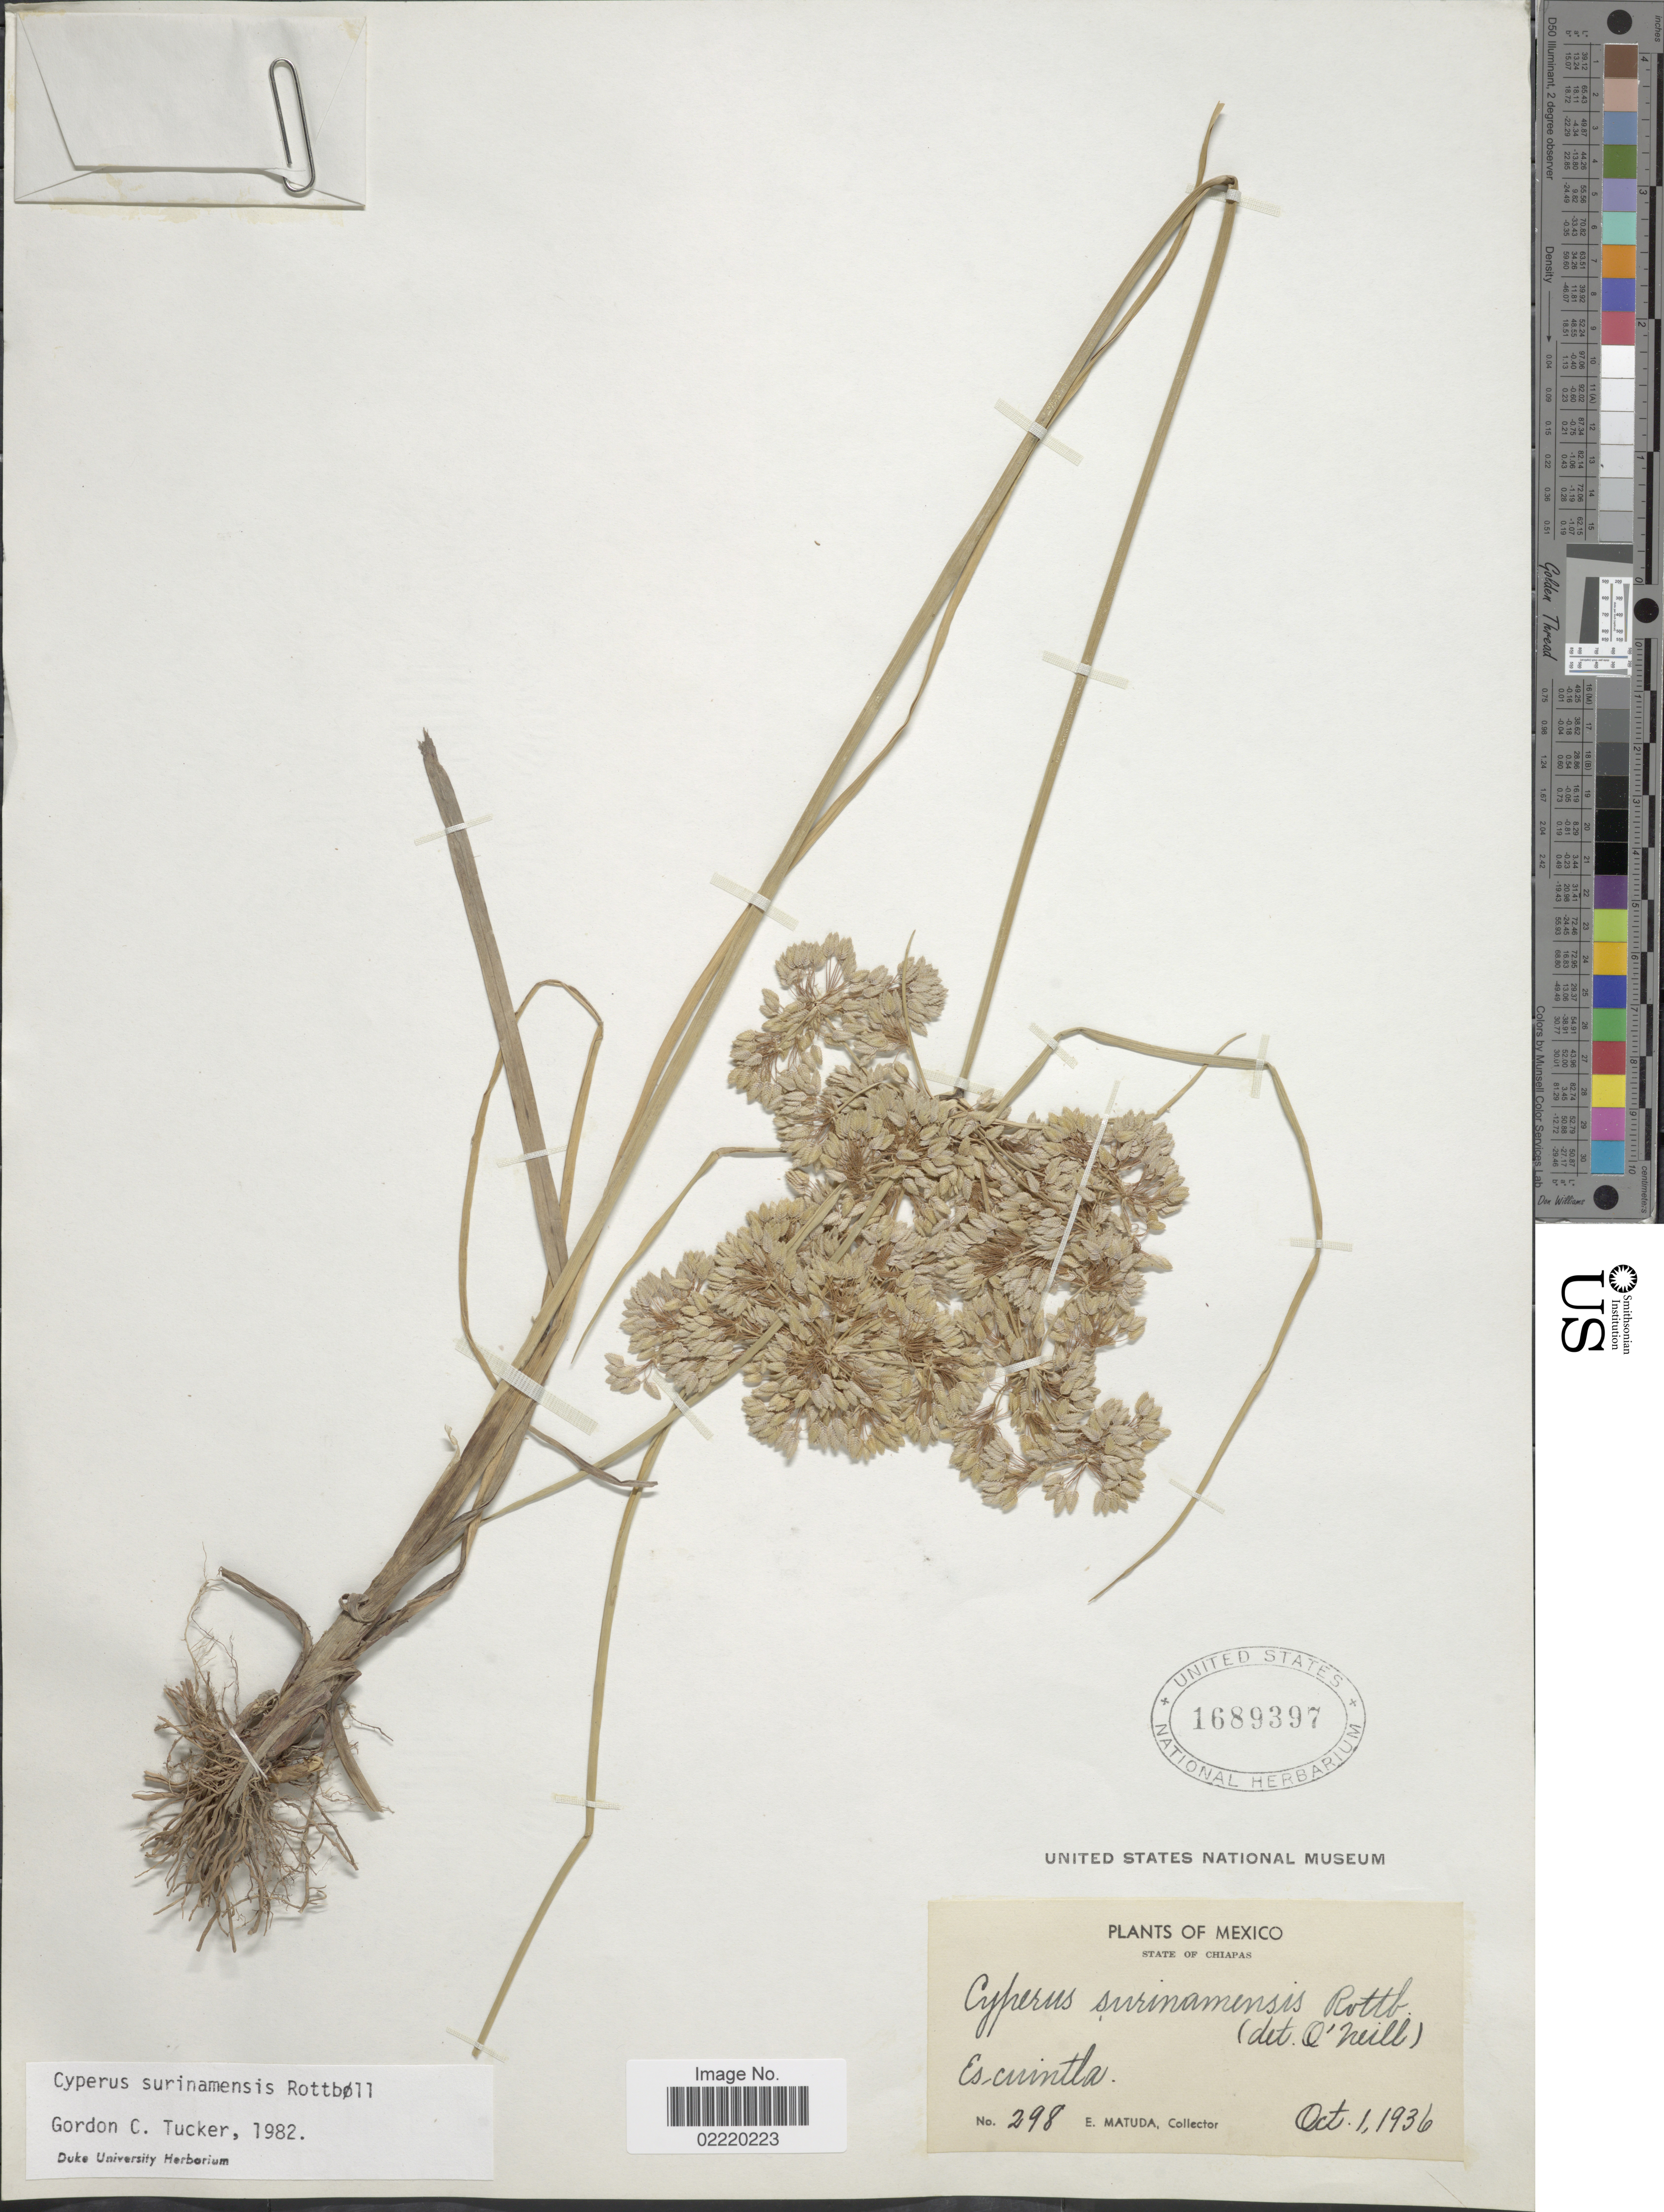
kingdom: Plantae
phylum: Tracheophyta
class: Liliopsida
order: Poales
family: Cyperaceae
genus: Cyperus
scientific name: Cyperus surinamensis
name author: Rottb.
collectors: E. Matuda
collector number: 298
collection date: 1936-10-01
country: Mexico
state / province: Chiapas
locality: Escuintla.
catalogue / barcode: US 1689397